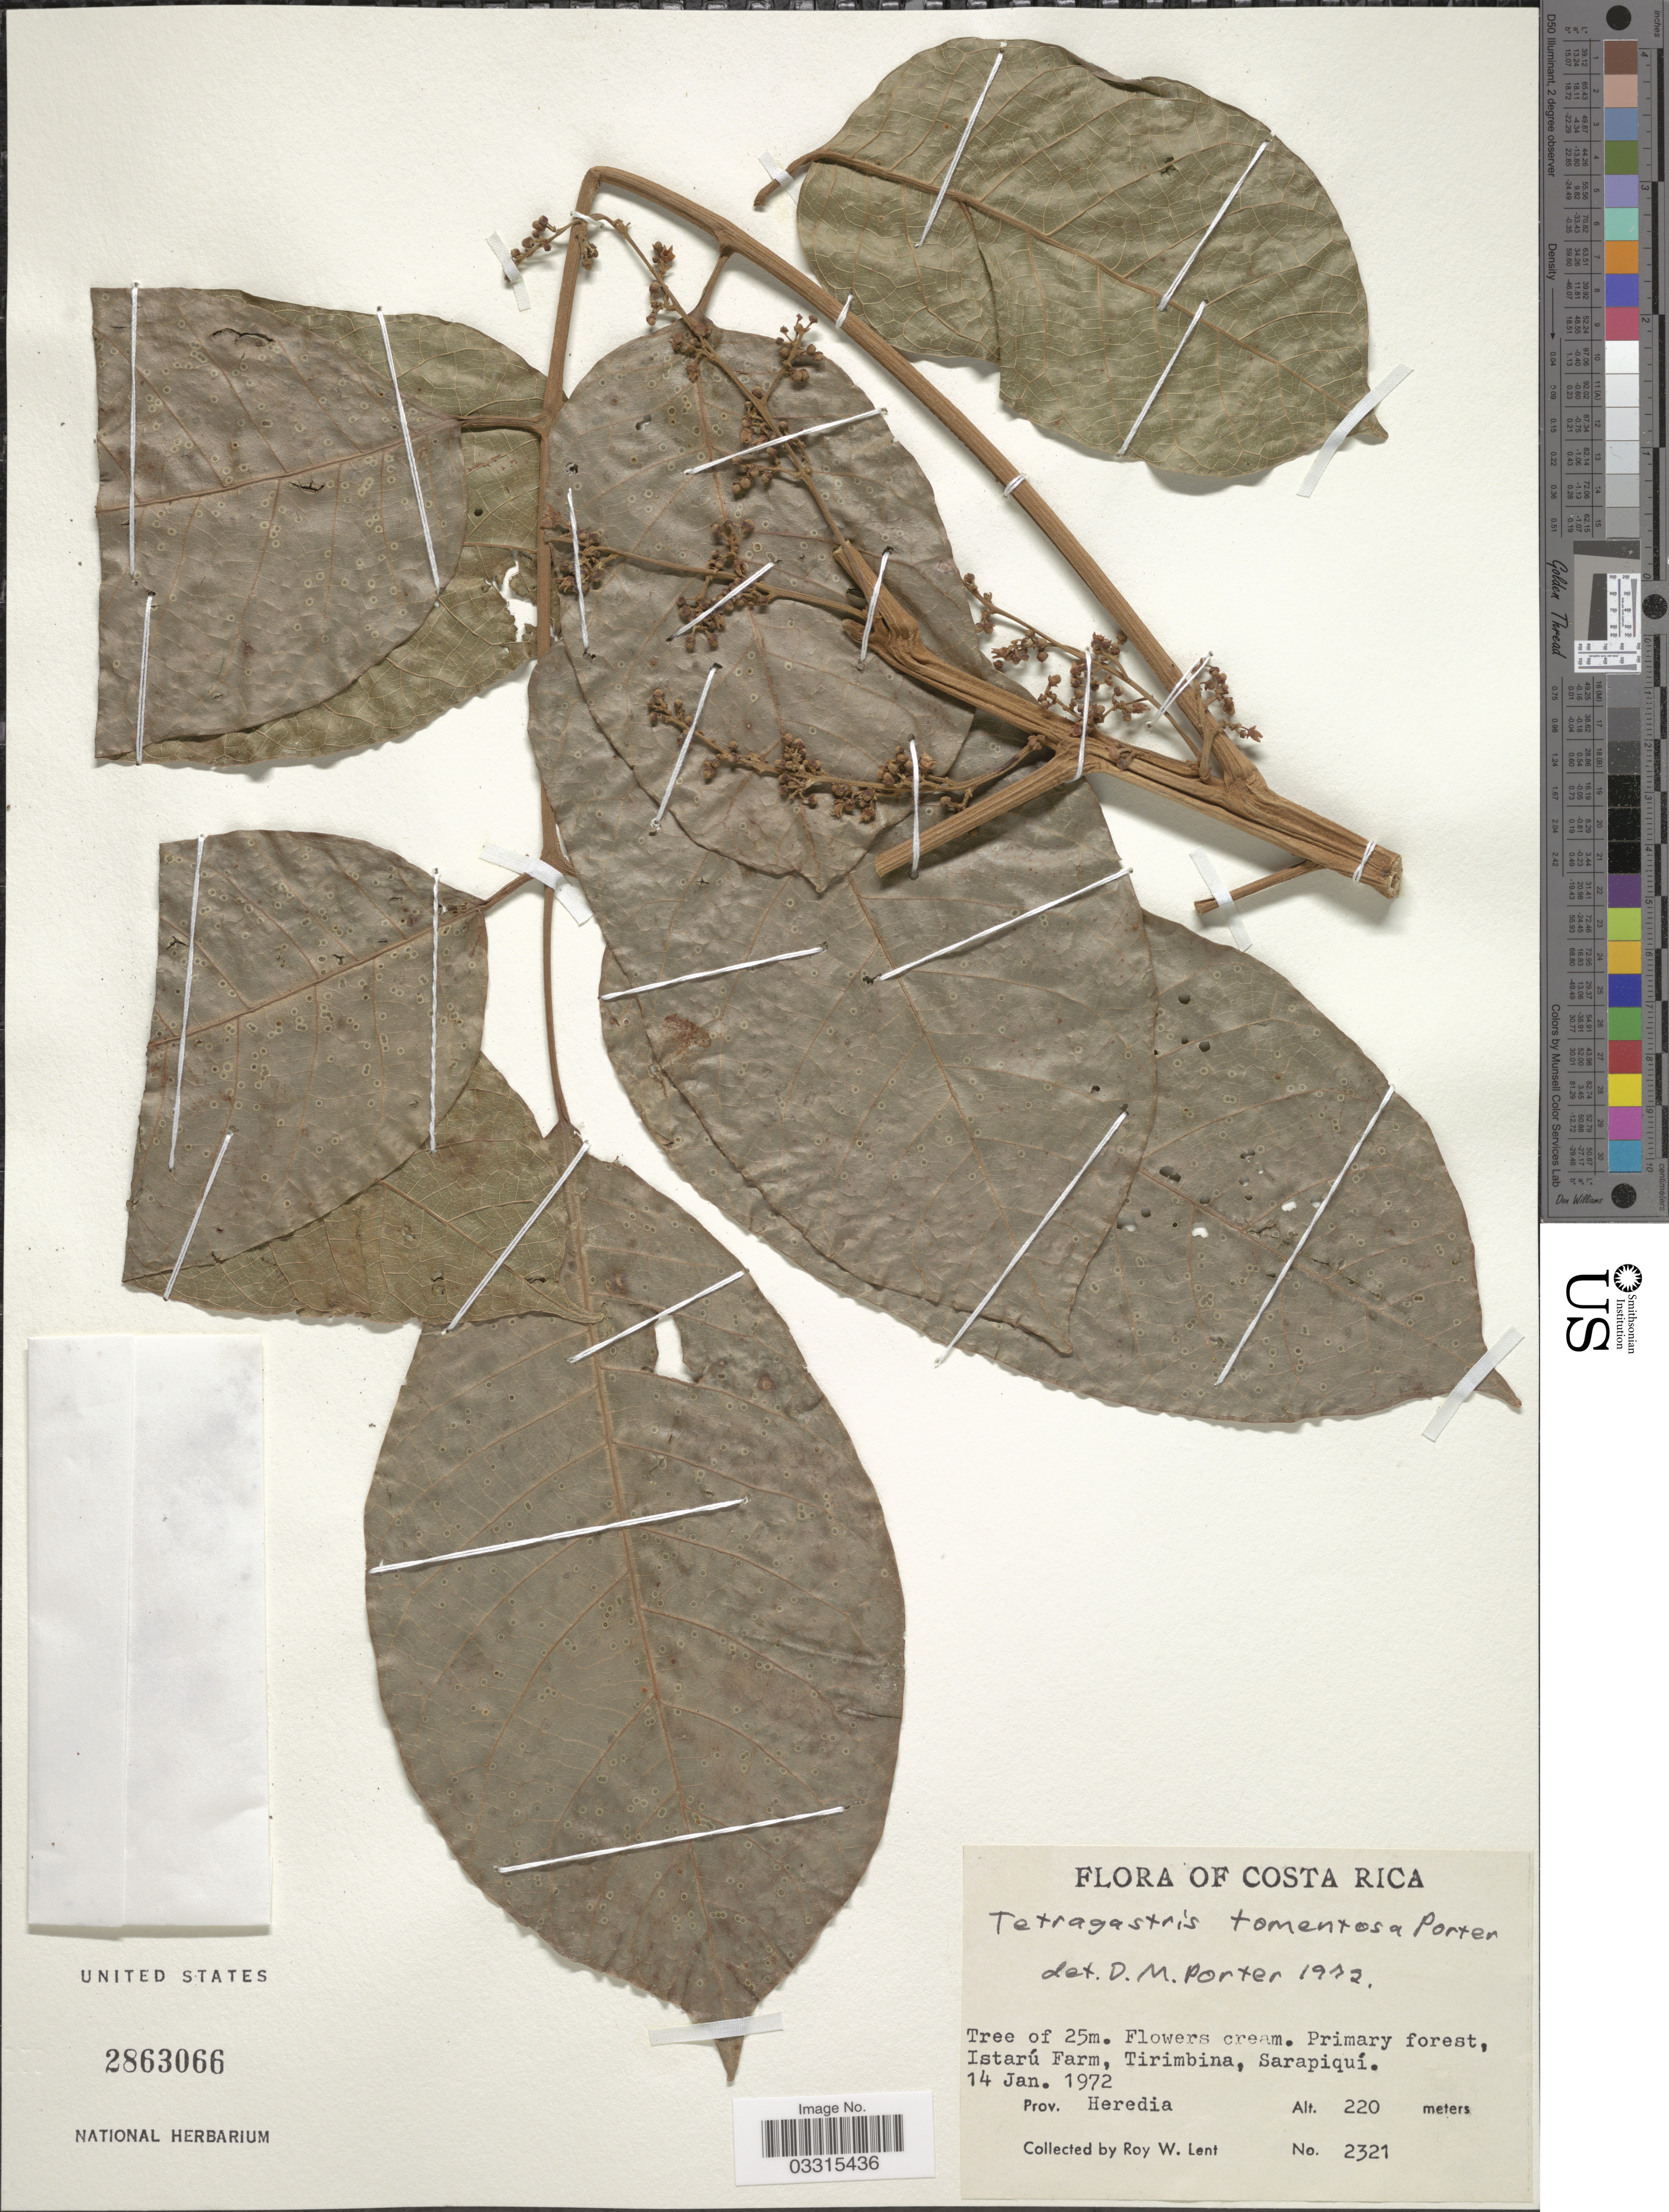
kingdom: Plantae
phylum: Tracheophyta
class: Magnoliopsida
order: Sapindales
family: Burseraceae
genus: Protium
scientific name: Protium pittieri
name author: (Rose) Engl.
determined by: Pool, A., (MO), Missouri Botanical Garden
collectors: R. W. Lent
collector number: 2321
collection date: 1972-01-14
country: Costa Rica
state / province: Heredia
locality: Istarú Farm, Tirimbina, Sarapiquí.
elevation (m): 220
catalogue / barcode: US 2863066